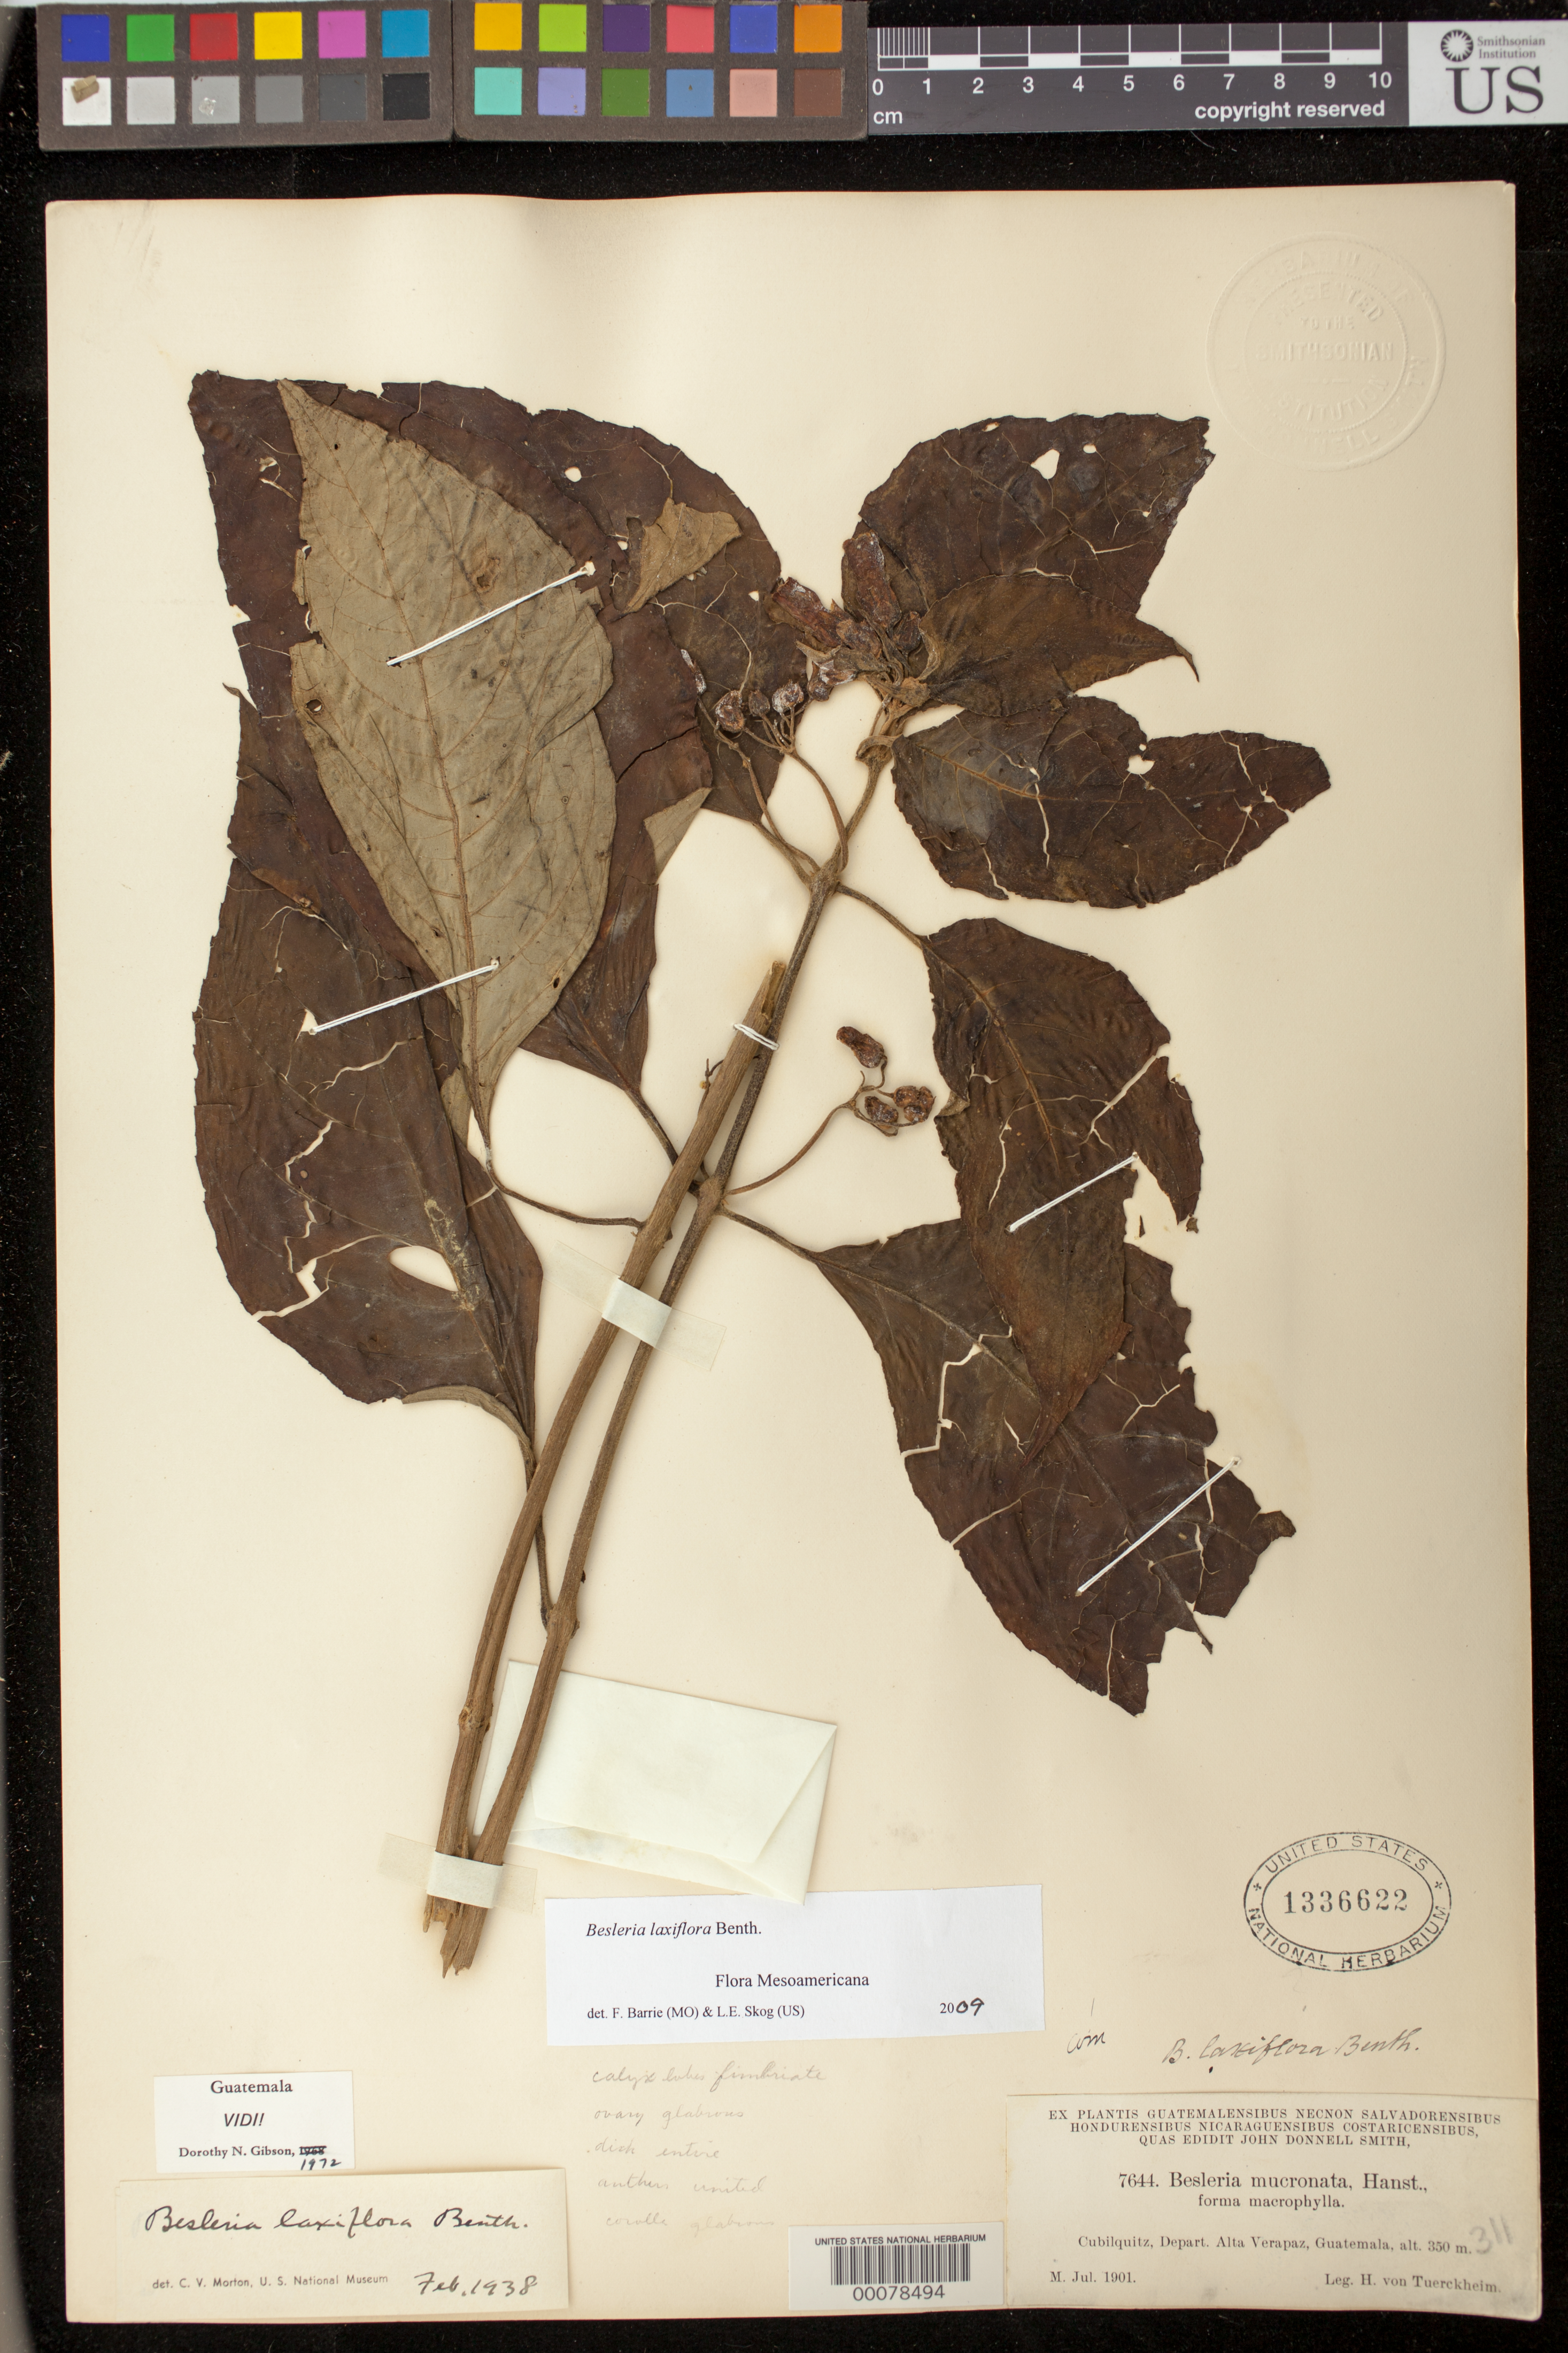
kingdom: Plantae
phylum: Tracheophyta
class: Magnoliopsida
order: Lamiales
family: Gesneriaceae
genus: Besleria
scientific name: Besleria laxiflora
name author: Benth.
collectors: H. von Türckheim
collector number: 7644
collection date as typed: Jul 1901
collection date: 1901-07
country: Guatemala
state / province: Alta Verapaz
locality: Cubilquitz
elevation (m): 350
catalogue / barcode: US 1336622